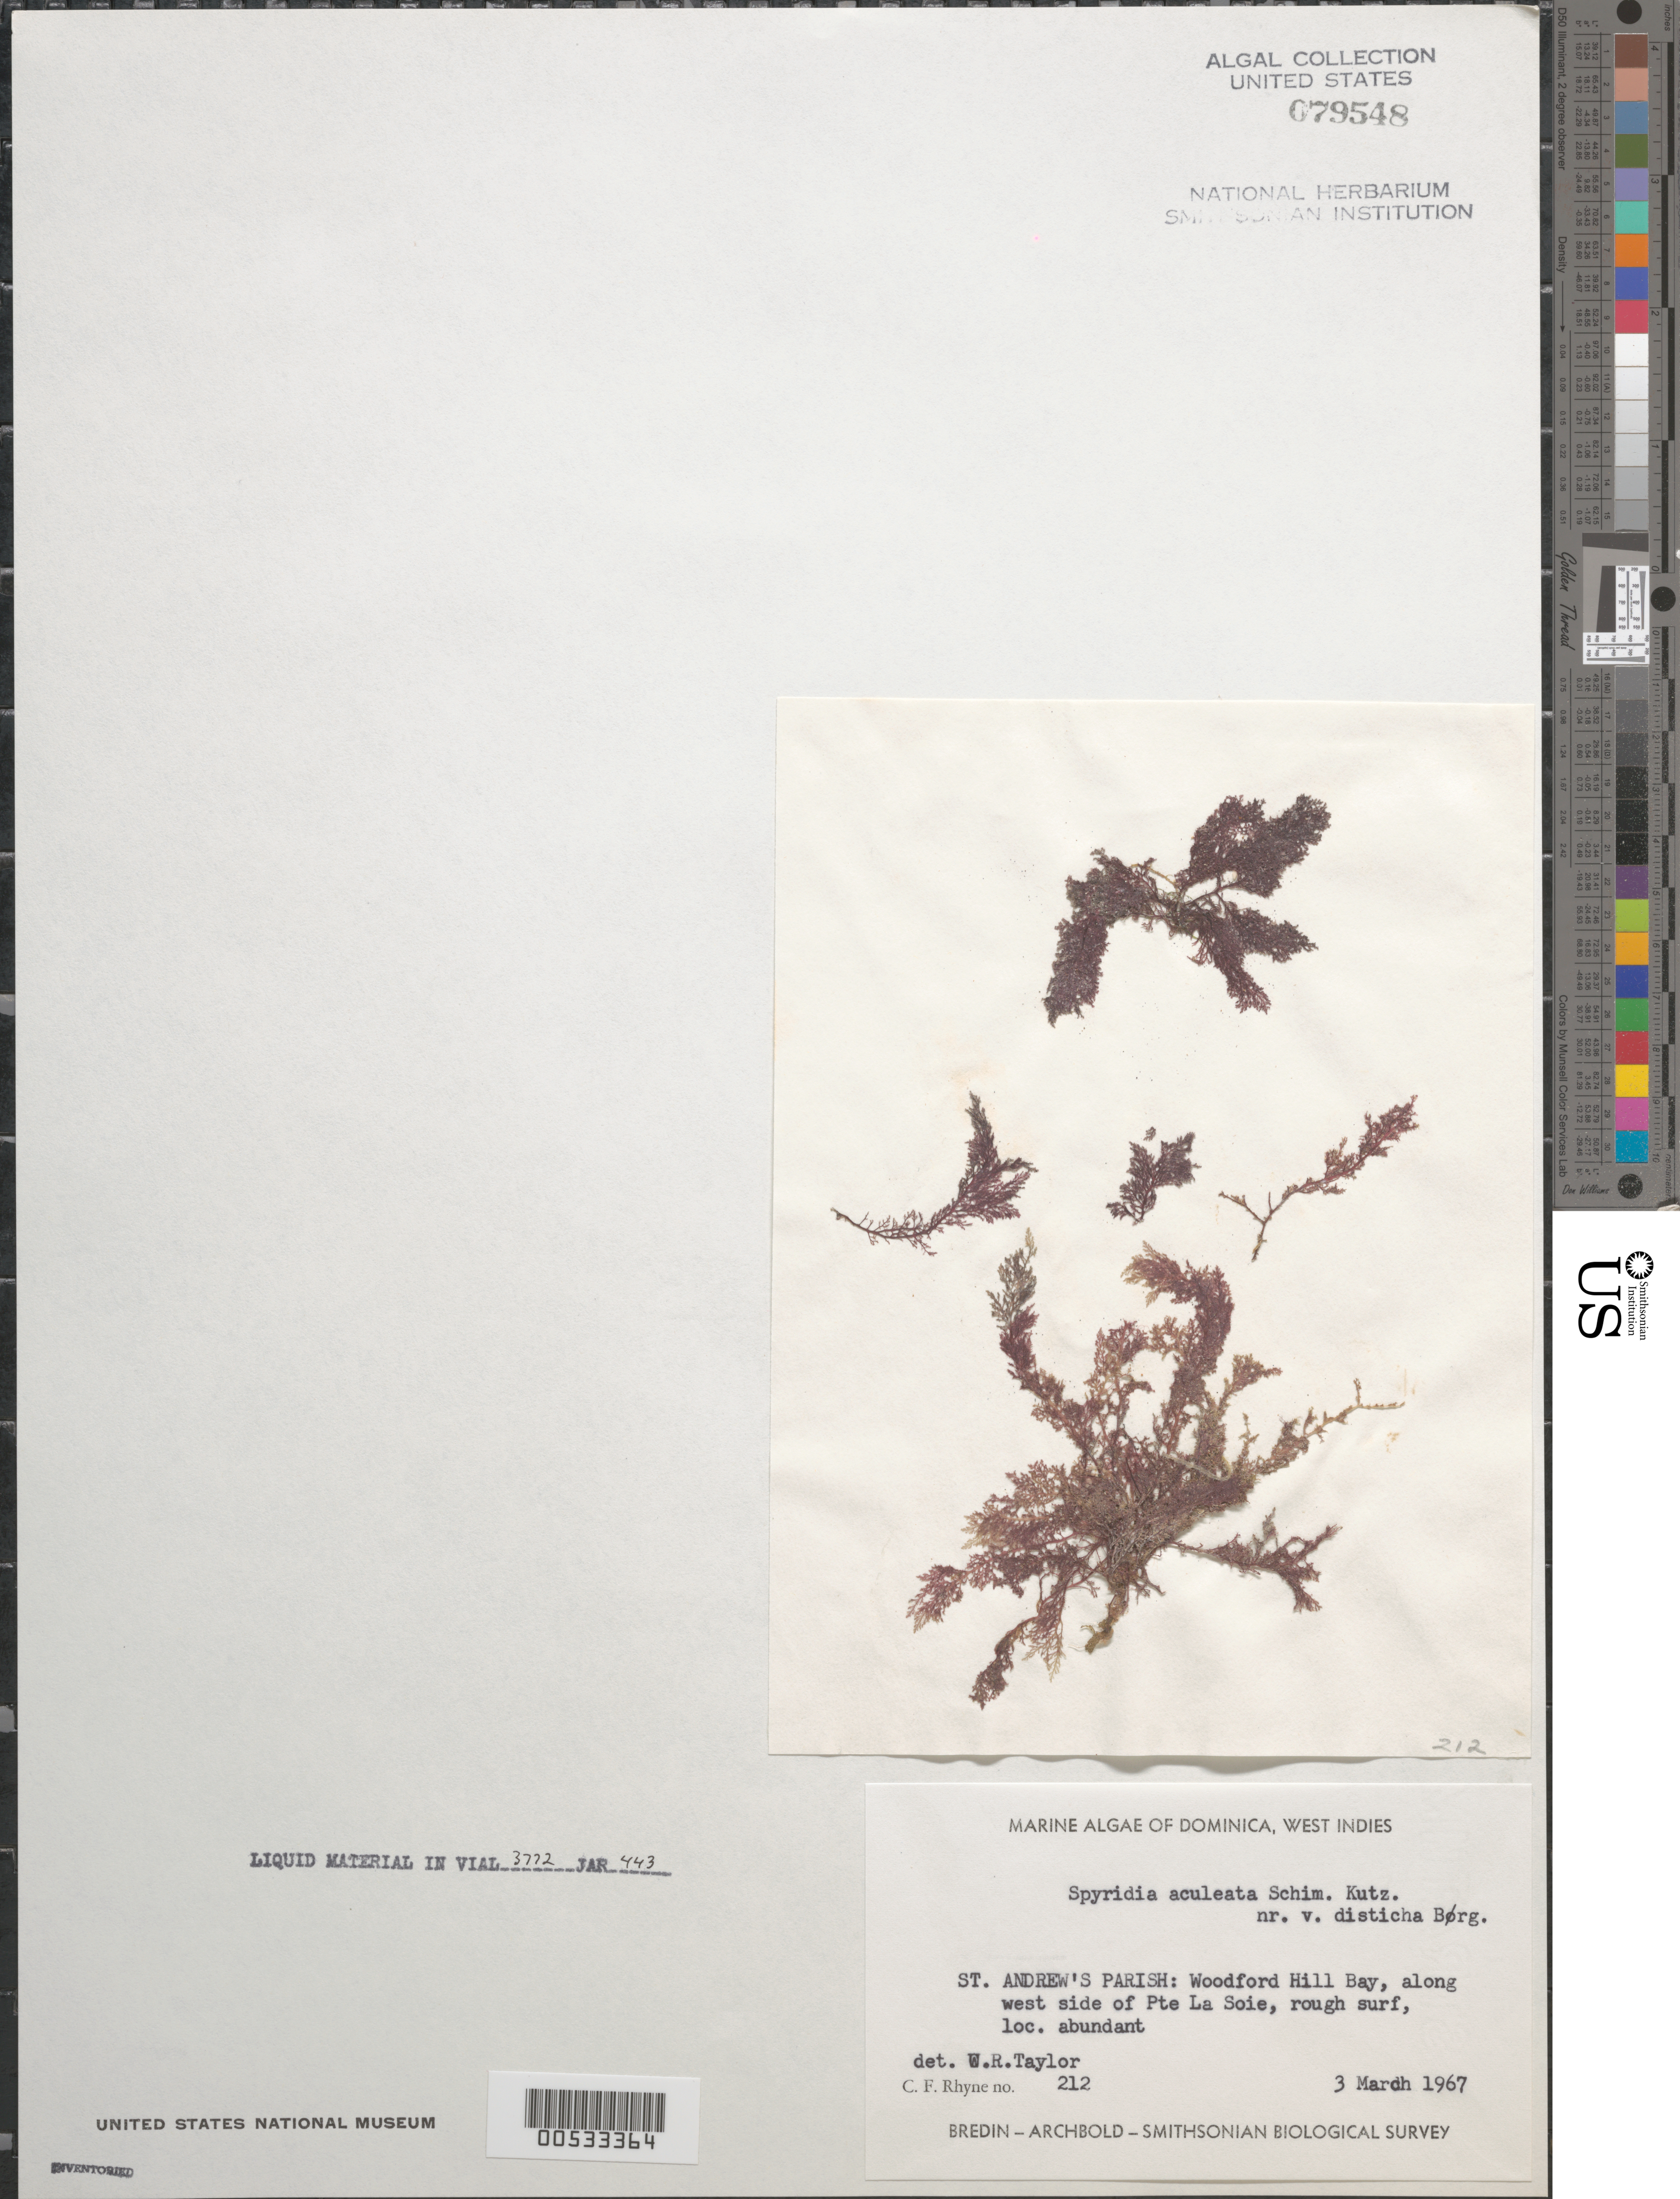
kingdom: Plantae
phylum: Rhodophyta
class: Florideophyceae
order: Ceramiales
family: Spyridiaceae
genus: Spyridia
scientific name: Spyridia aculeata var. disticha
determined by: Taylor, William R.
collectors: C. Rhyne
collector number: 212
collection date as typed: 03 Mar 1967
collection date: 1967-03-03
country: Dominica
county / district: St. Andrew's Parish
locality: Woodford Hill Bay, west Pointe la Soie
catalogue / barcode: US 79548